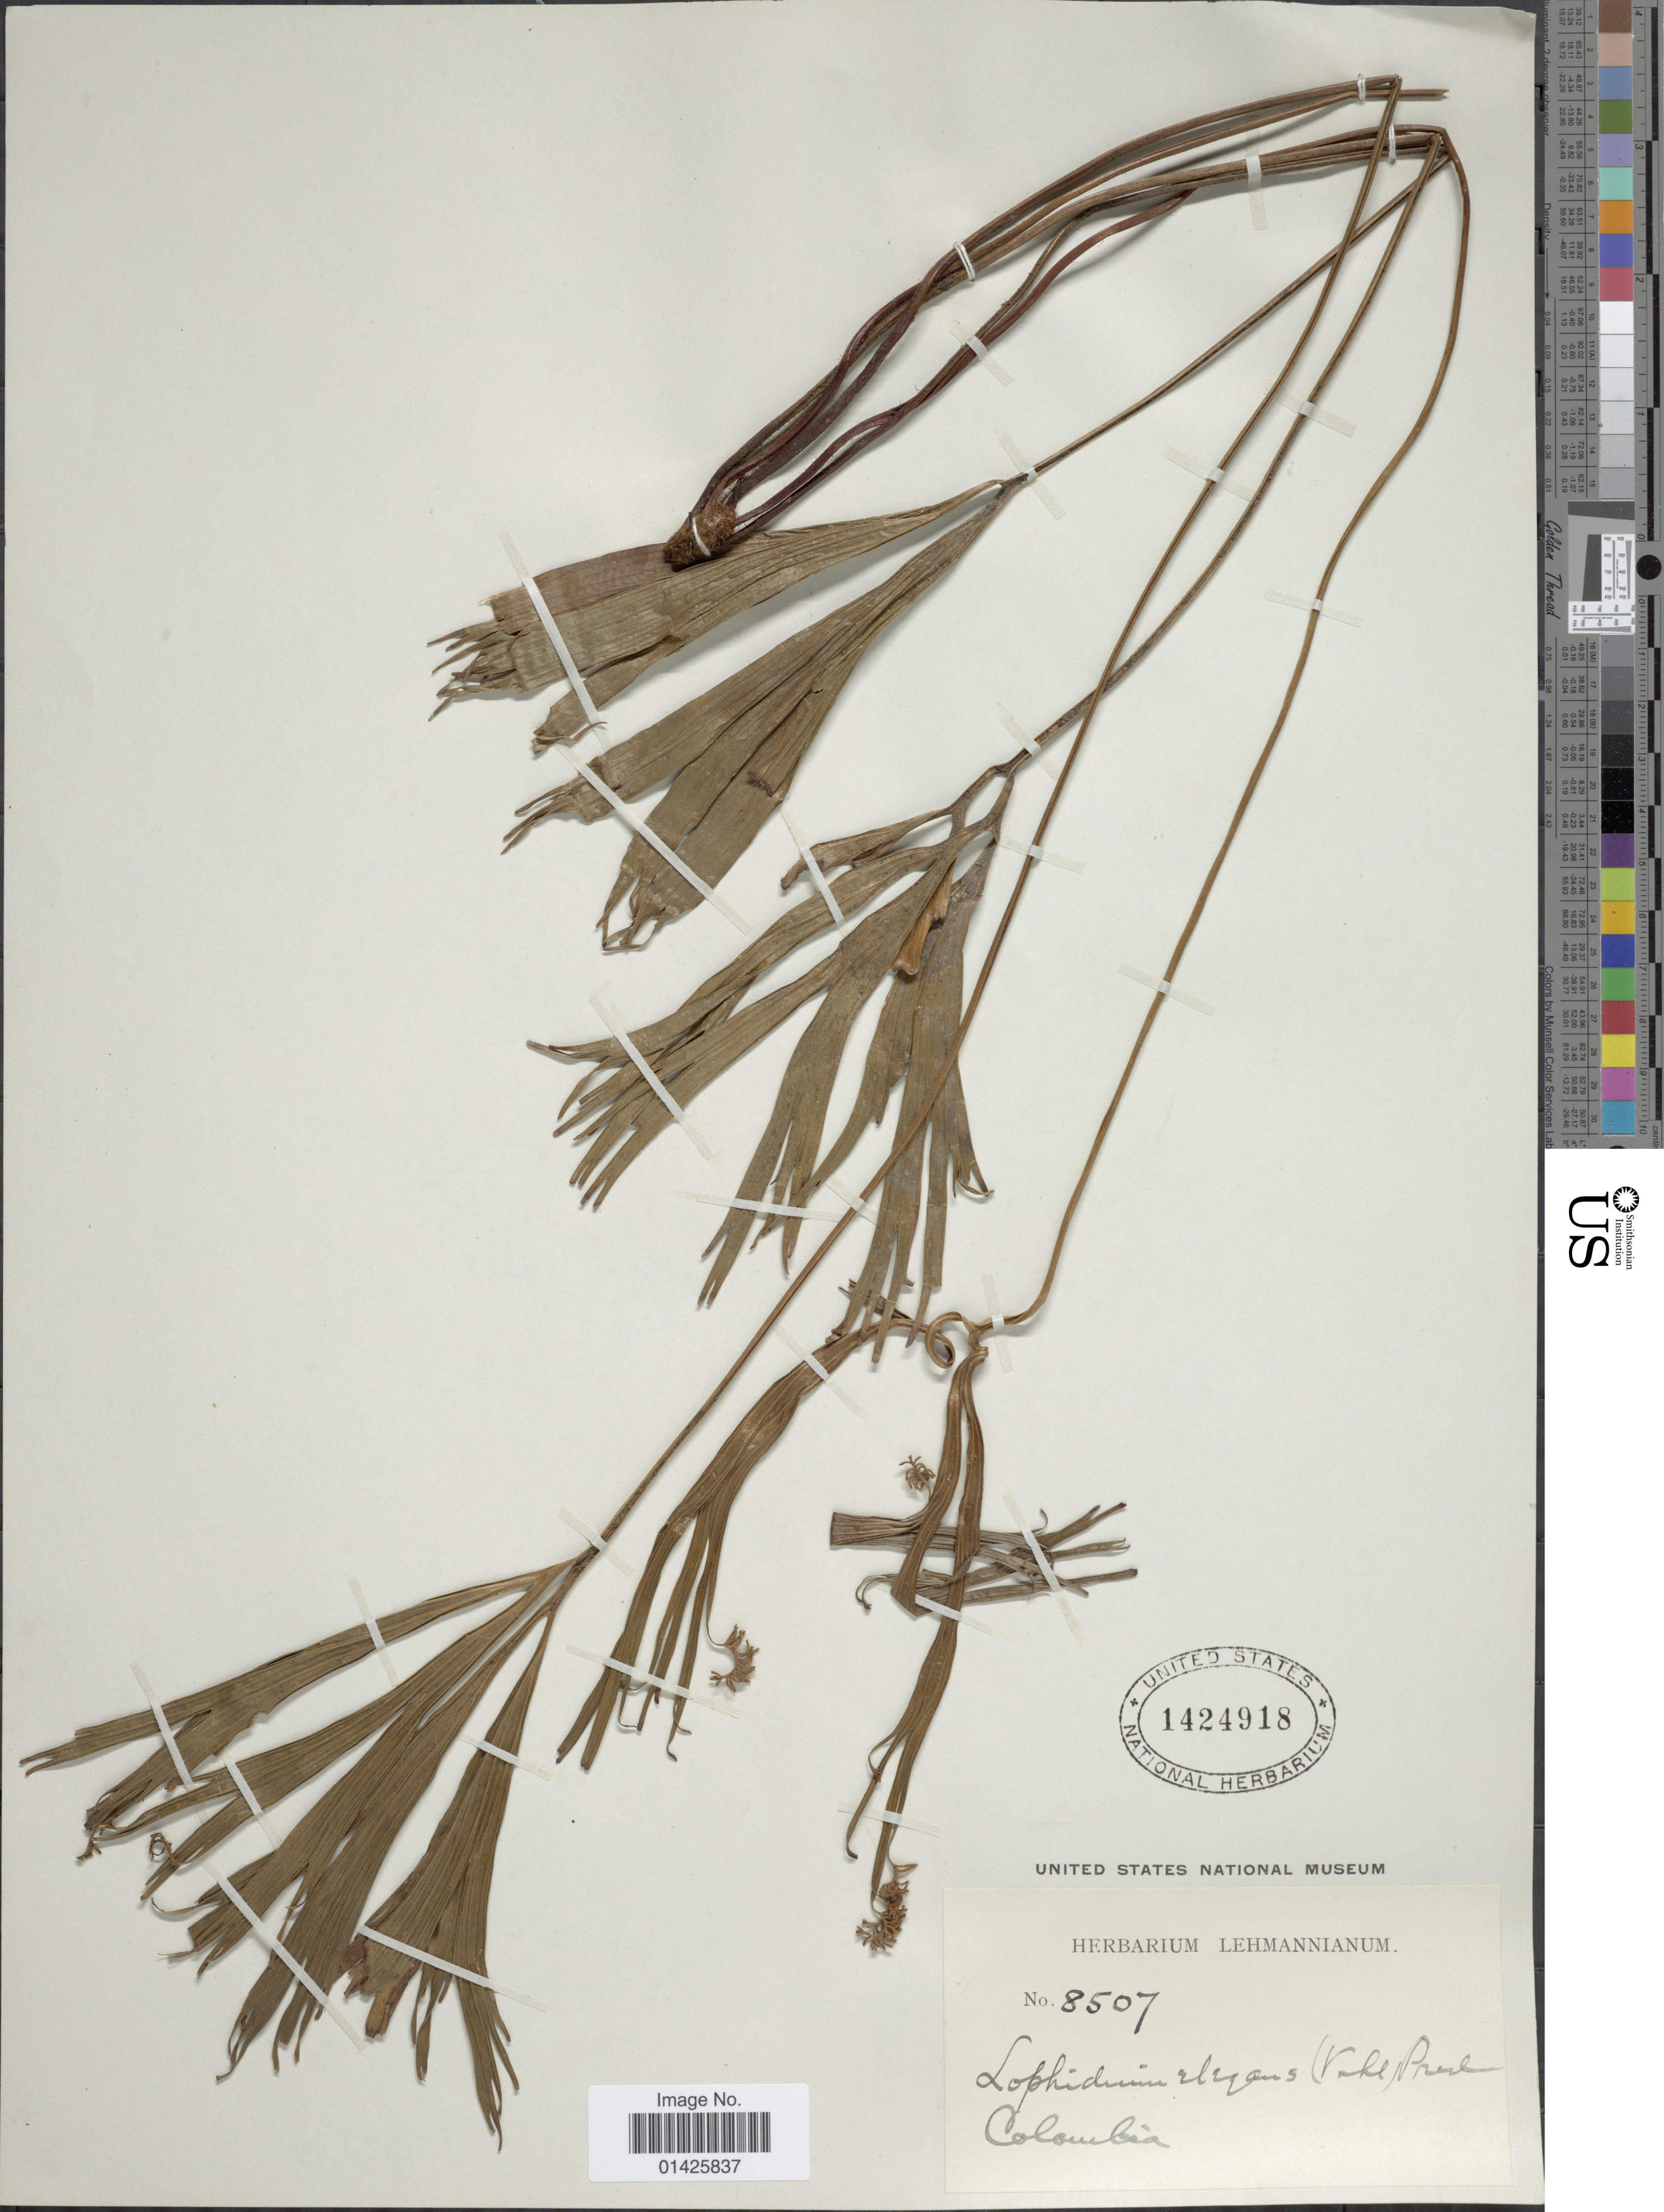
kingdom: Plantae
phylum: Tracheophyta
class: Polypodiopsida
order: Schizaeales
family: Schizaeaceae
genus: Schizaea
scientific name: Schizaea elegans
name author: (Vahl) Sw.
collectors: ex herb. Lehmannianum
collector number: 8507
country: Colombia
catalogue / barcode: US 1424918